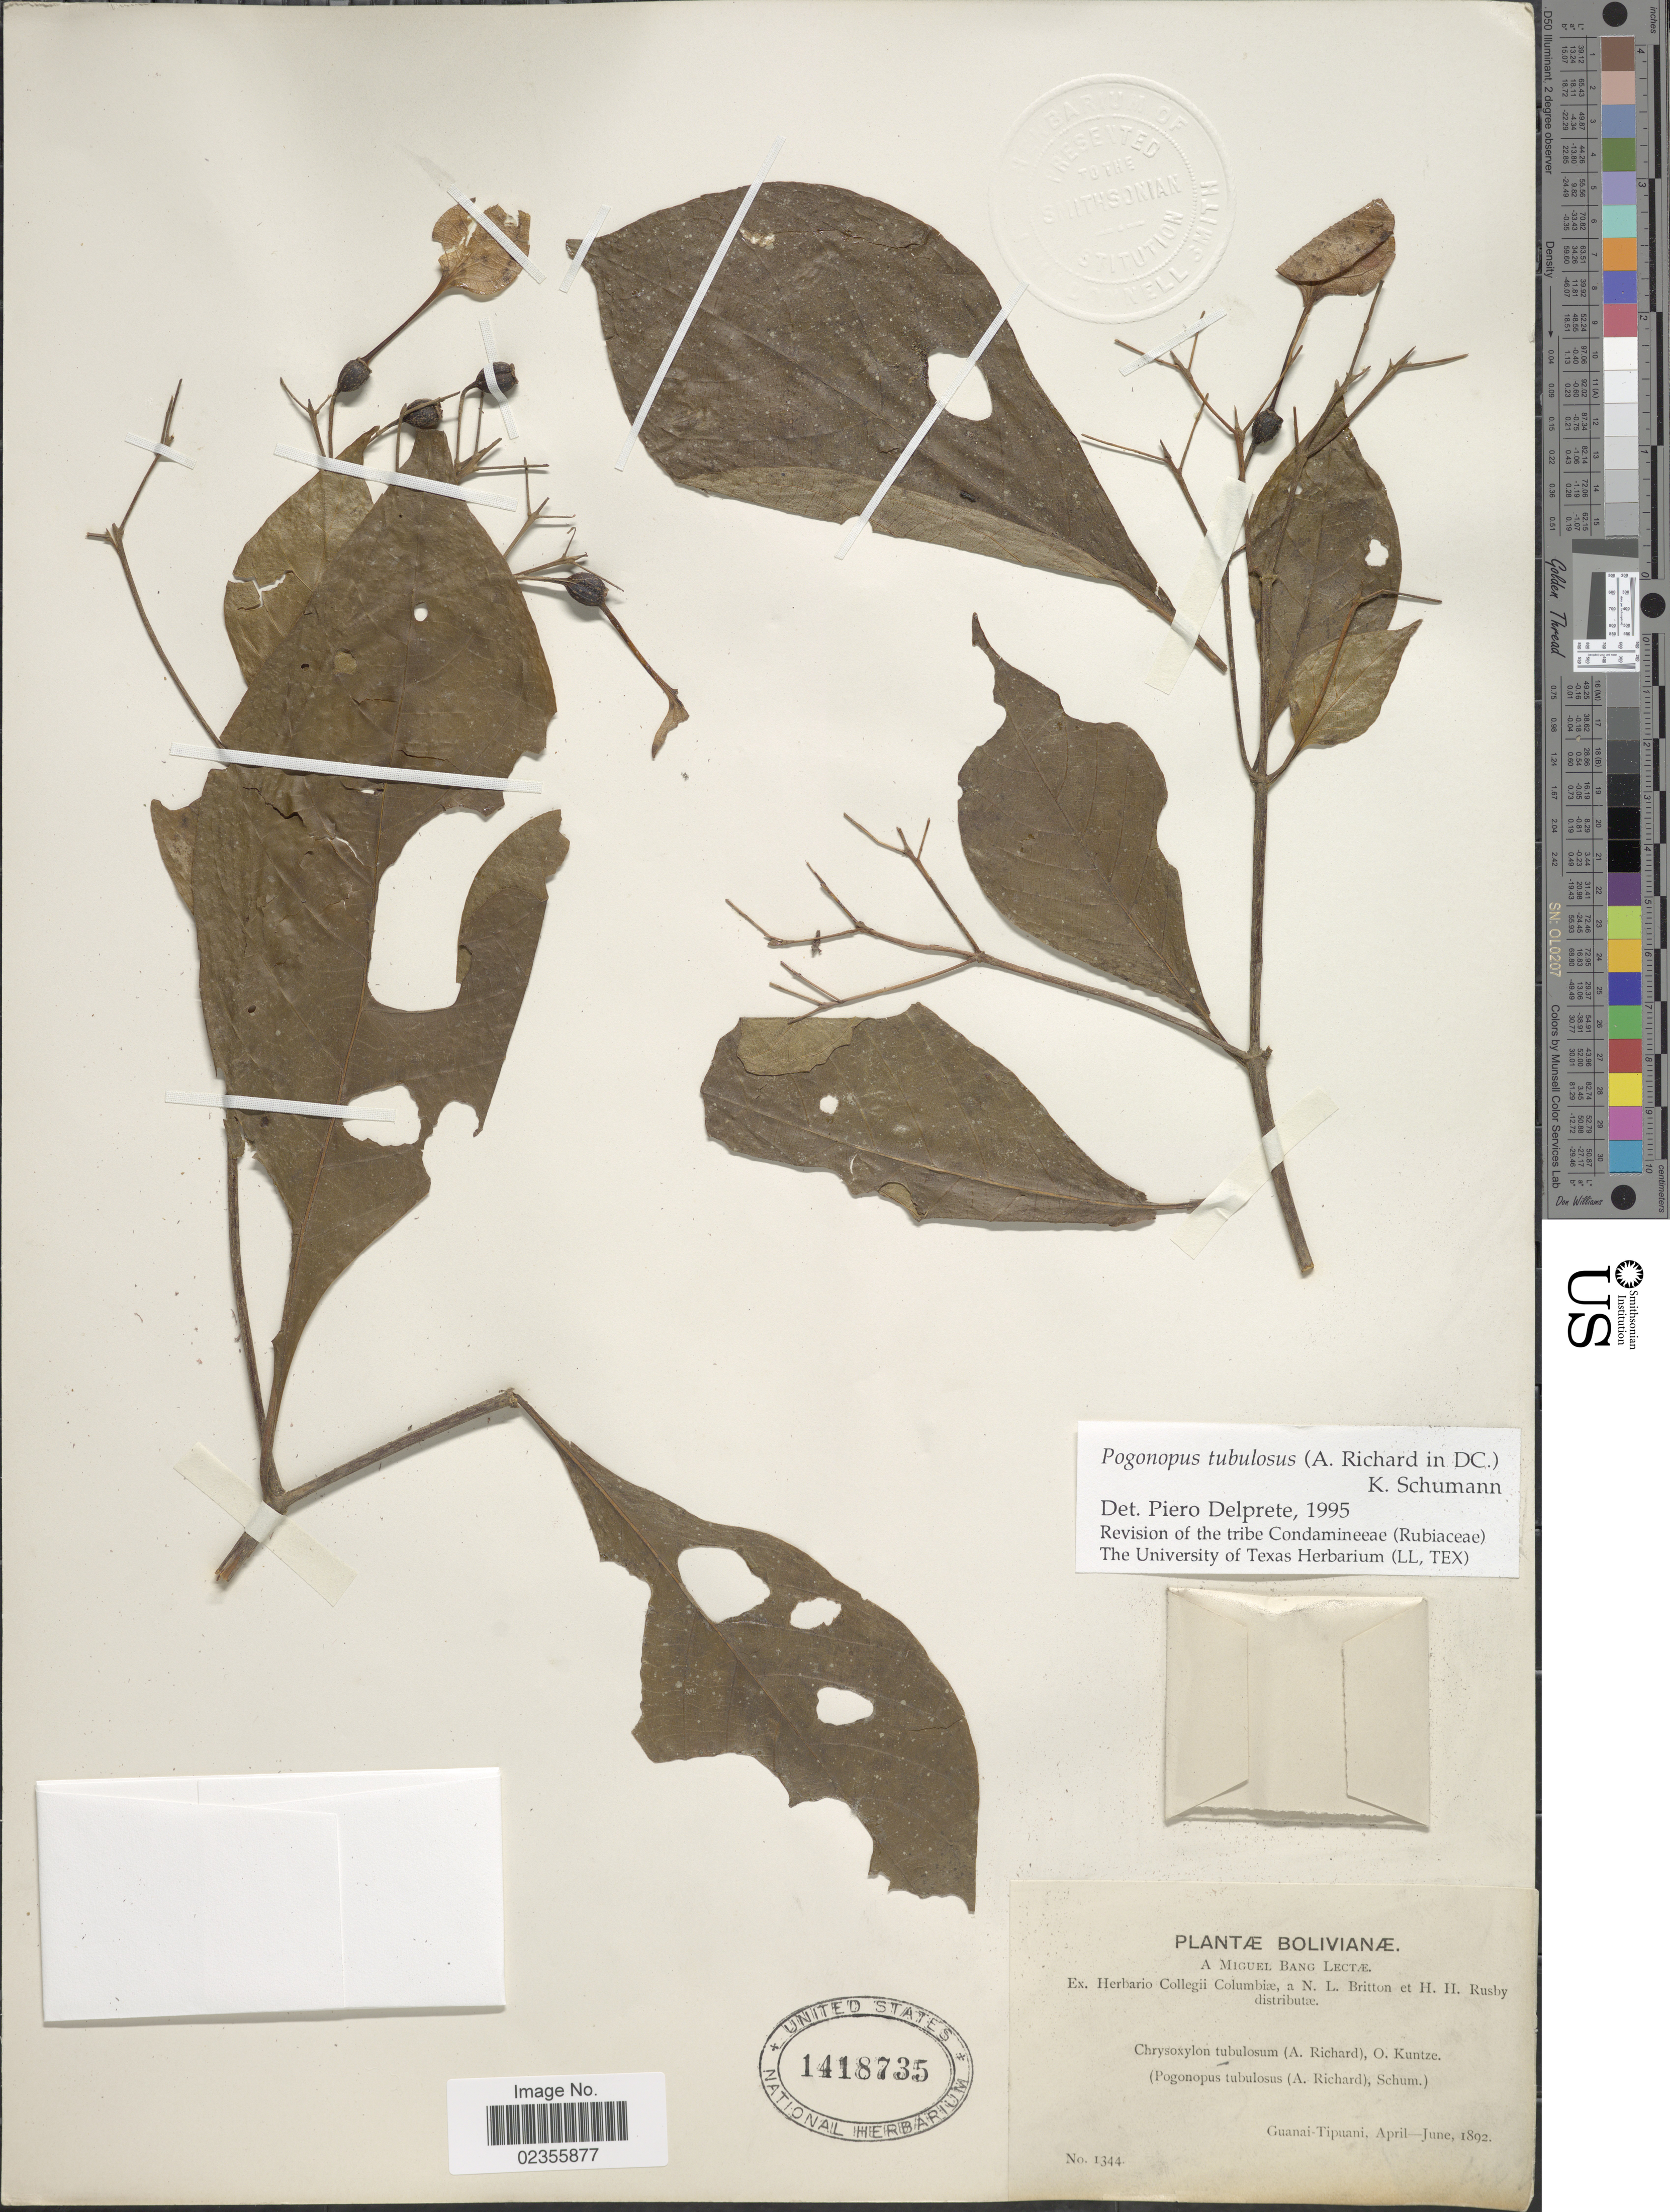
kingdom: Plantae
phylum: Tracheophyta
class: Magnoliopsida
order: Gentianales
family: Rubiaceae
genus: Pogonopus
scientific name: Pogonopus tubulosus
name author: (A. Rich. in DC.) K. Schum.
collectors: M. Bang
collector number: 1344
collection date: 1892-04/1892-06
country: Bolivia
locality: Bolivianæ. Guanai-Tipuani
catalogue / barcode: US 1418735